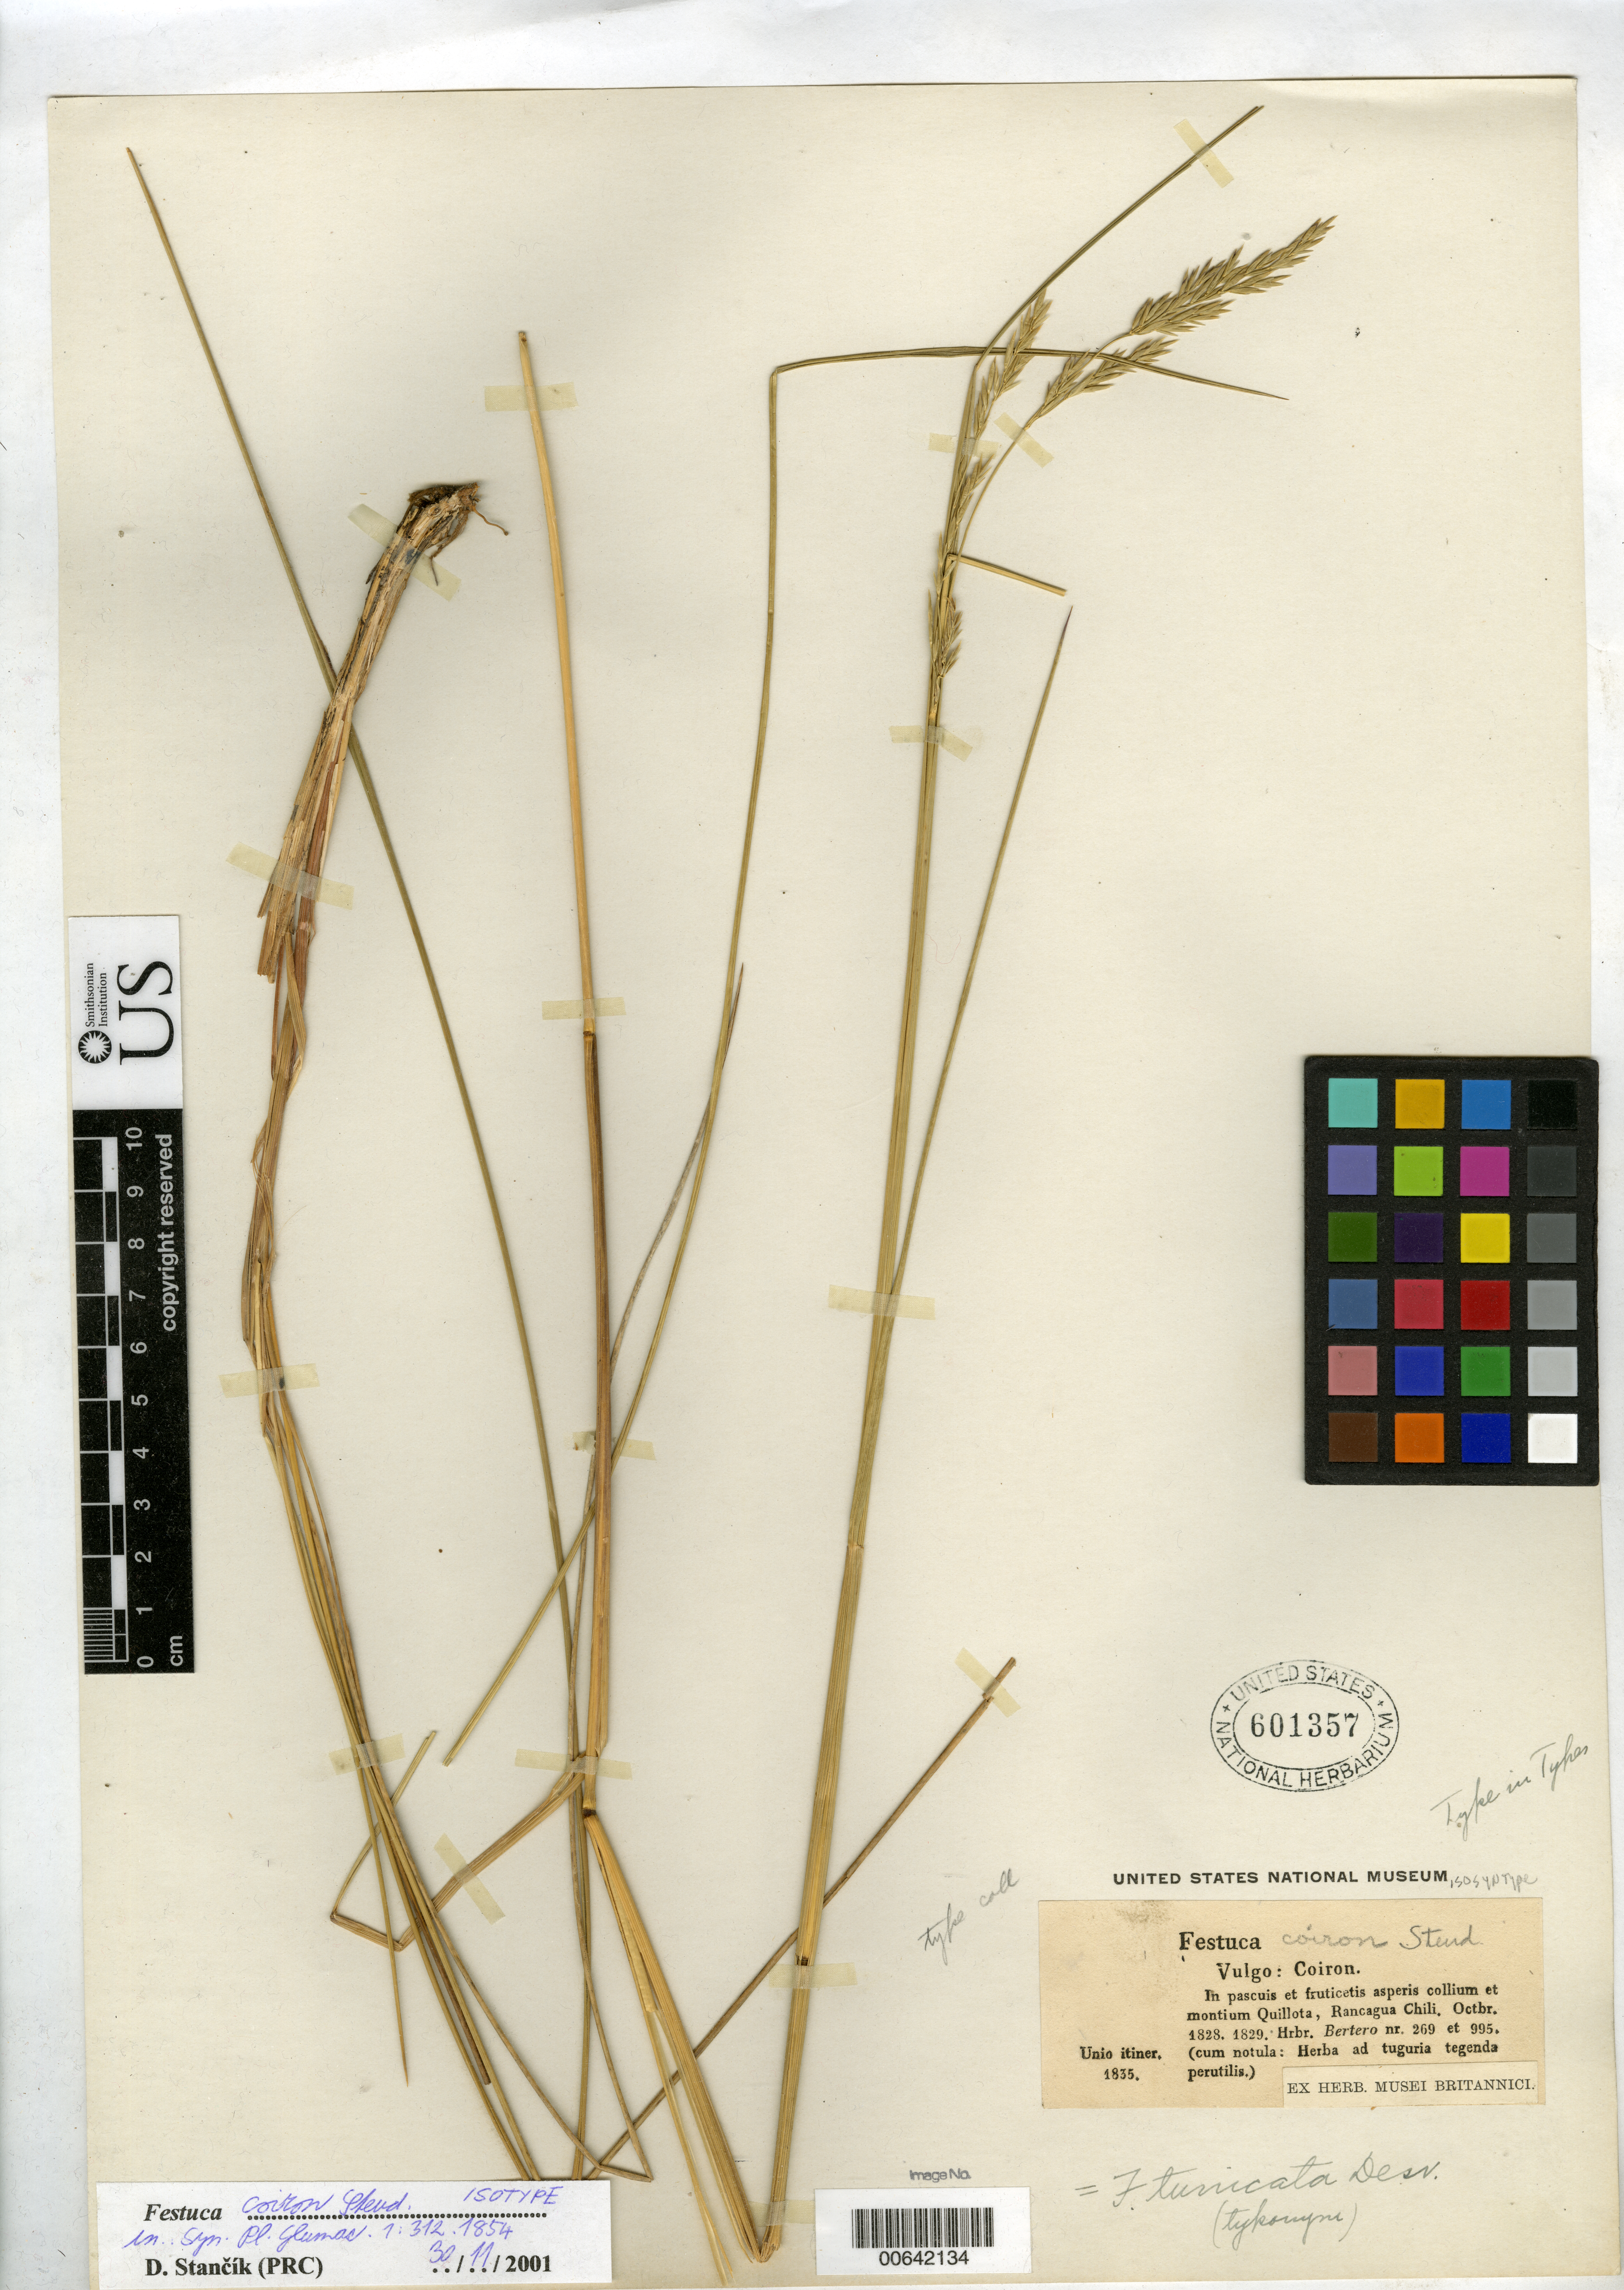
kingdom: Plantae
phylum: Tracheophyta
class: Liliopsida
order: Poales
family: Poaceae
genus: Festuca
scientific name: Festuca coiron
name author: Steud.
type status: Isosyntype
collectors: C. L. G. Bertero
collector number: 995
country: Chile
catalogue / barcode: US 601357